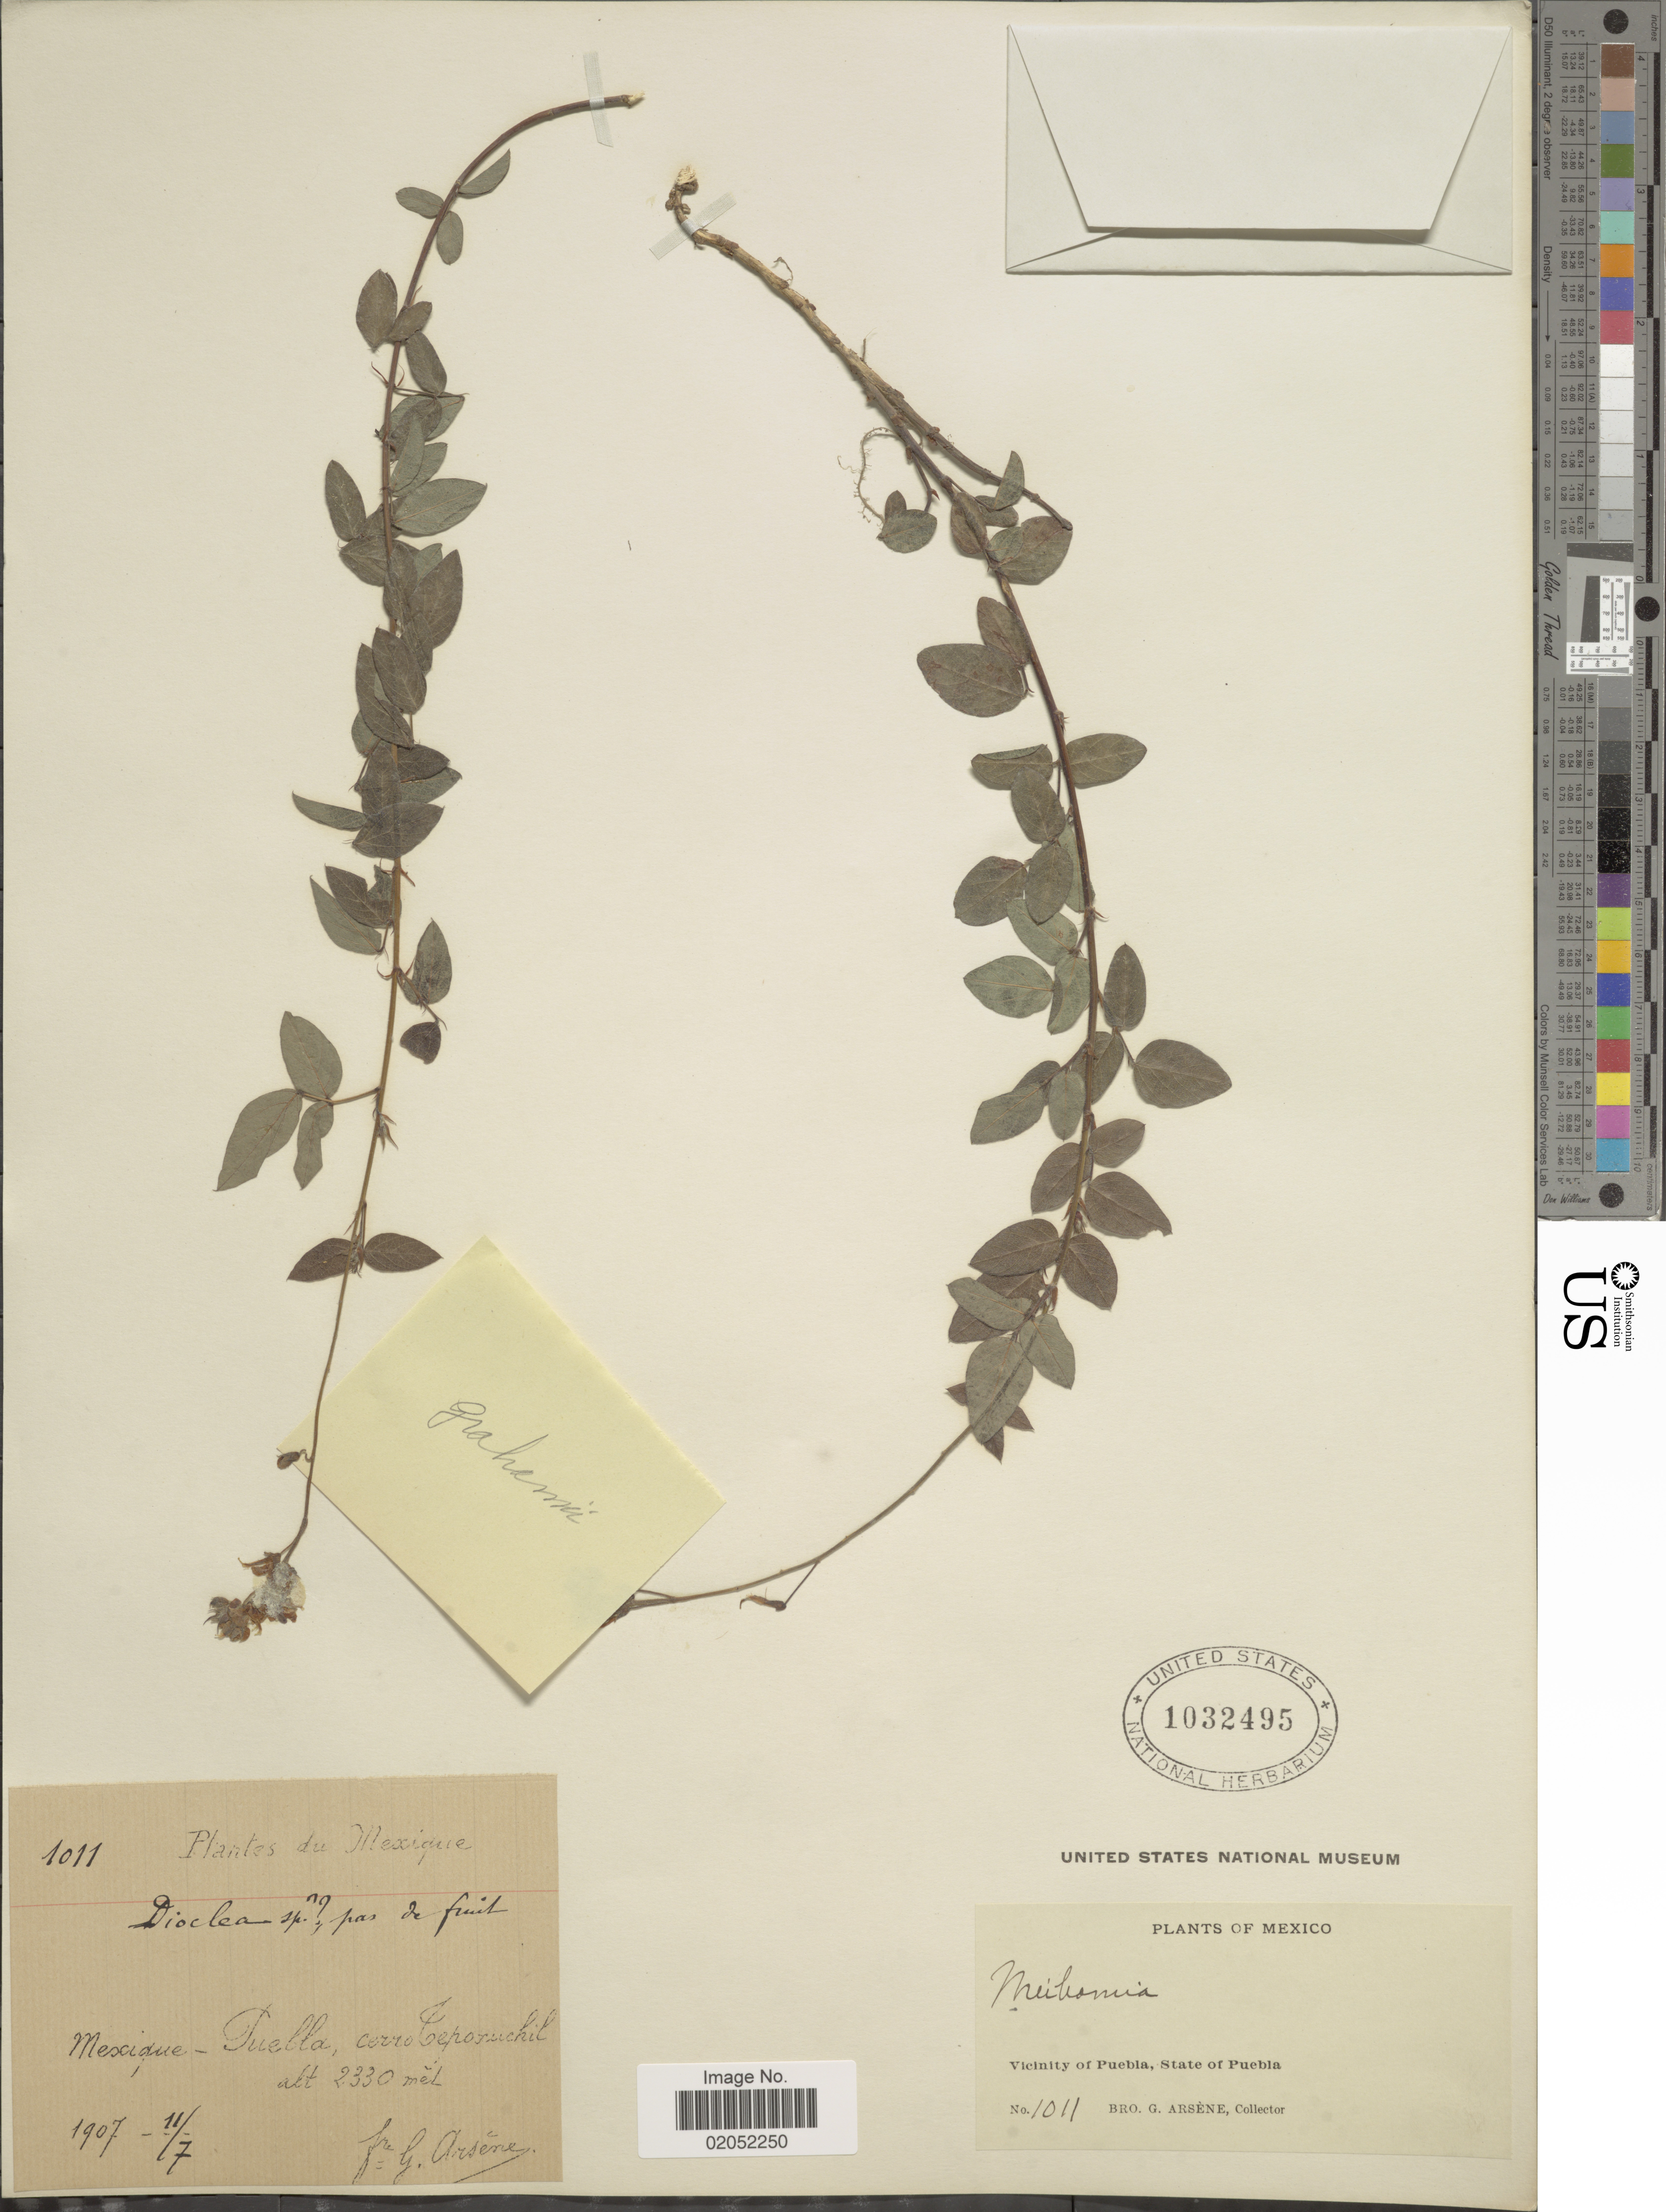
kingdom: Plantae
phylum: Tracheophyta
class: Magnoliopsida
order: Fabales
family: Fabaceae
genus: Desmodium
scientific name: Desmodium grahamii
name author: A. Gray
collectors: Bro. G. Arsène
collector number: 1011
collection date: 1907-07-11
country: Mexico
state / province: Puebla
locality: Cerro Tepoxuchil - Vicinity of Puebla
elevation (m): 2330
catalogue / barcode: US 1032495